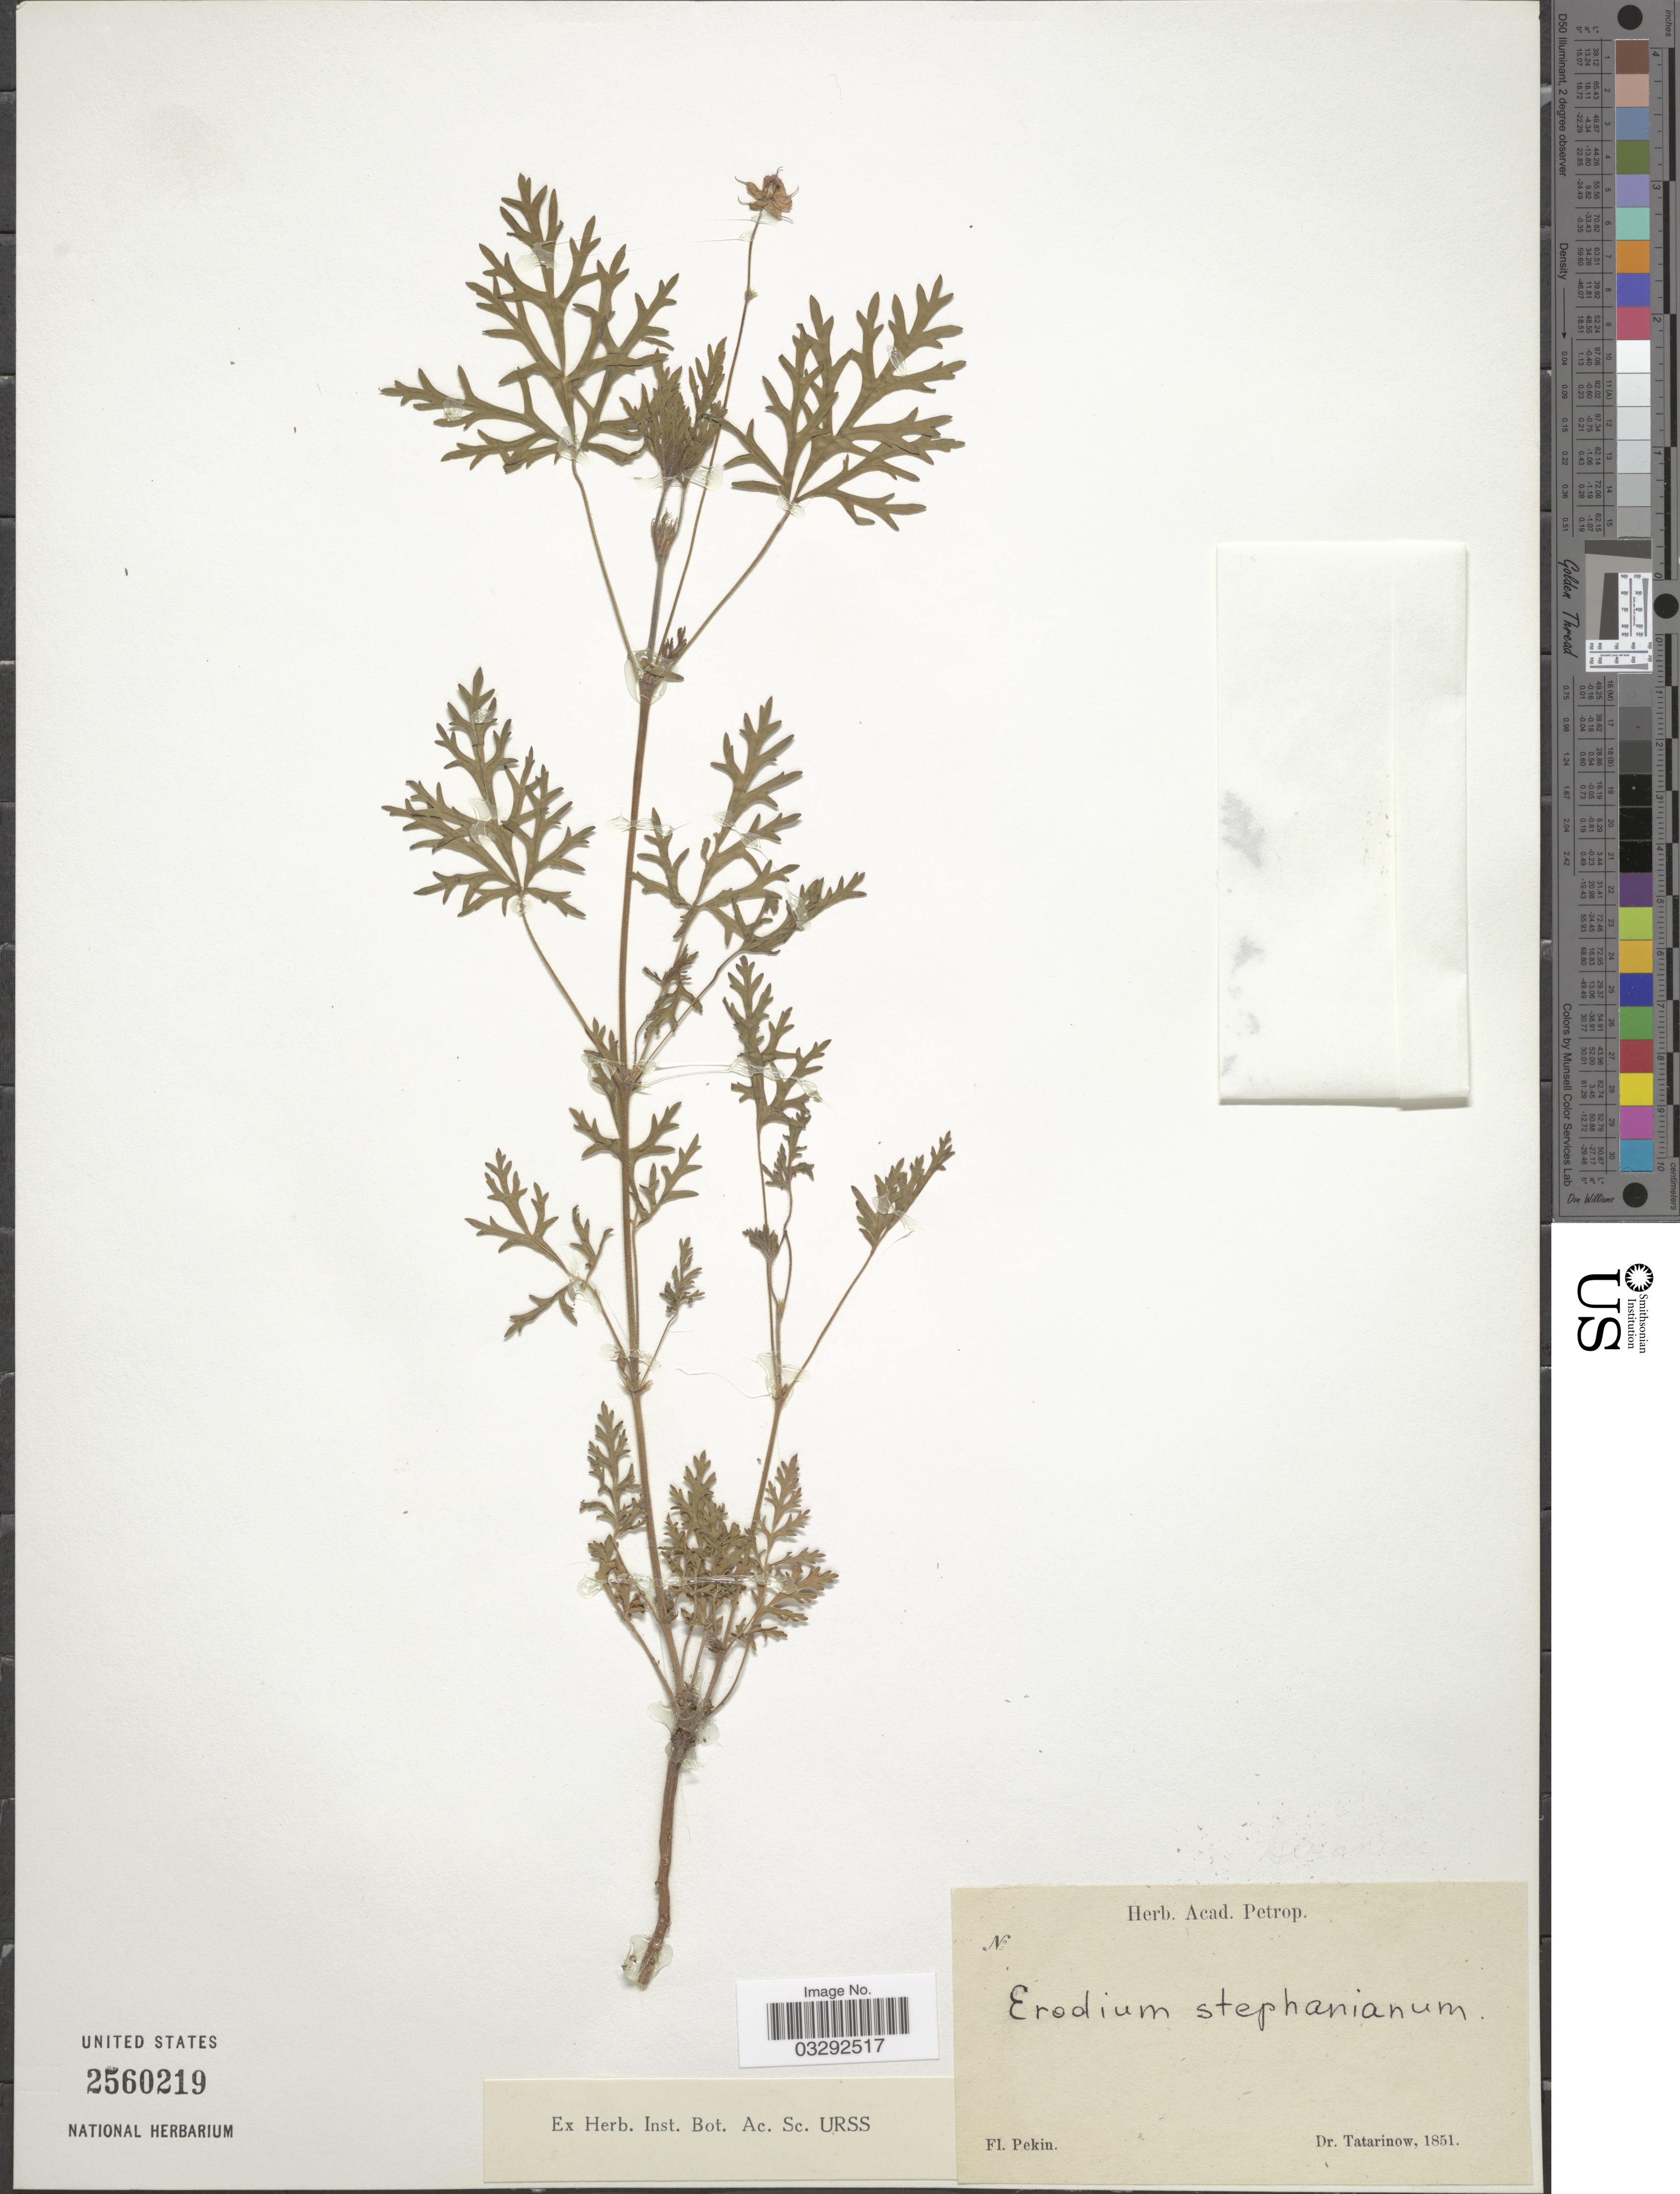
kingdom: Plantae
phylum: Tracheophyta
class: Magnoliopsida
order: Geraniales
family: Geraniaceae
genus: Erodium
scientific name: Erodium stephanianum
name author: Willd.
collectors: -. Tatarinow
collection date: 1851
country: China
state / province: Beijing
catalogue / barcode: US 2560219